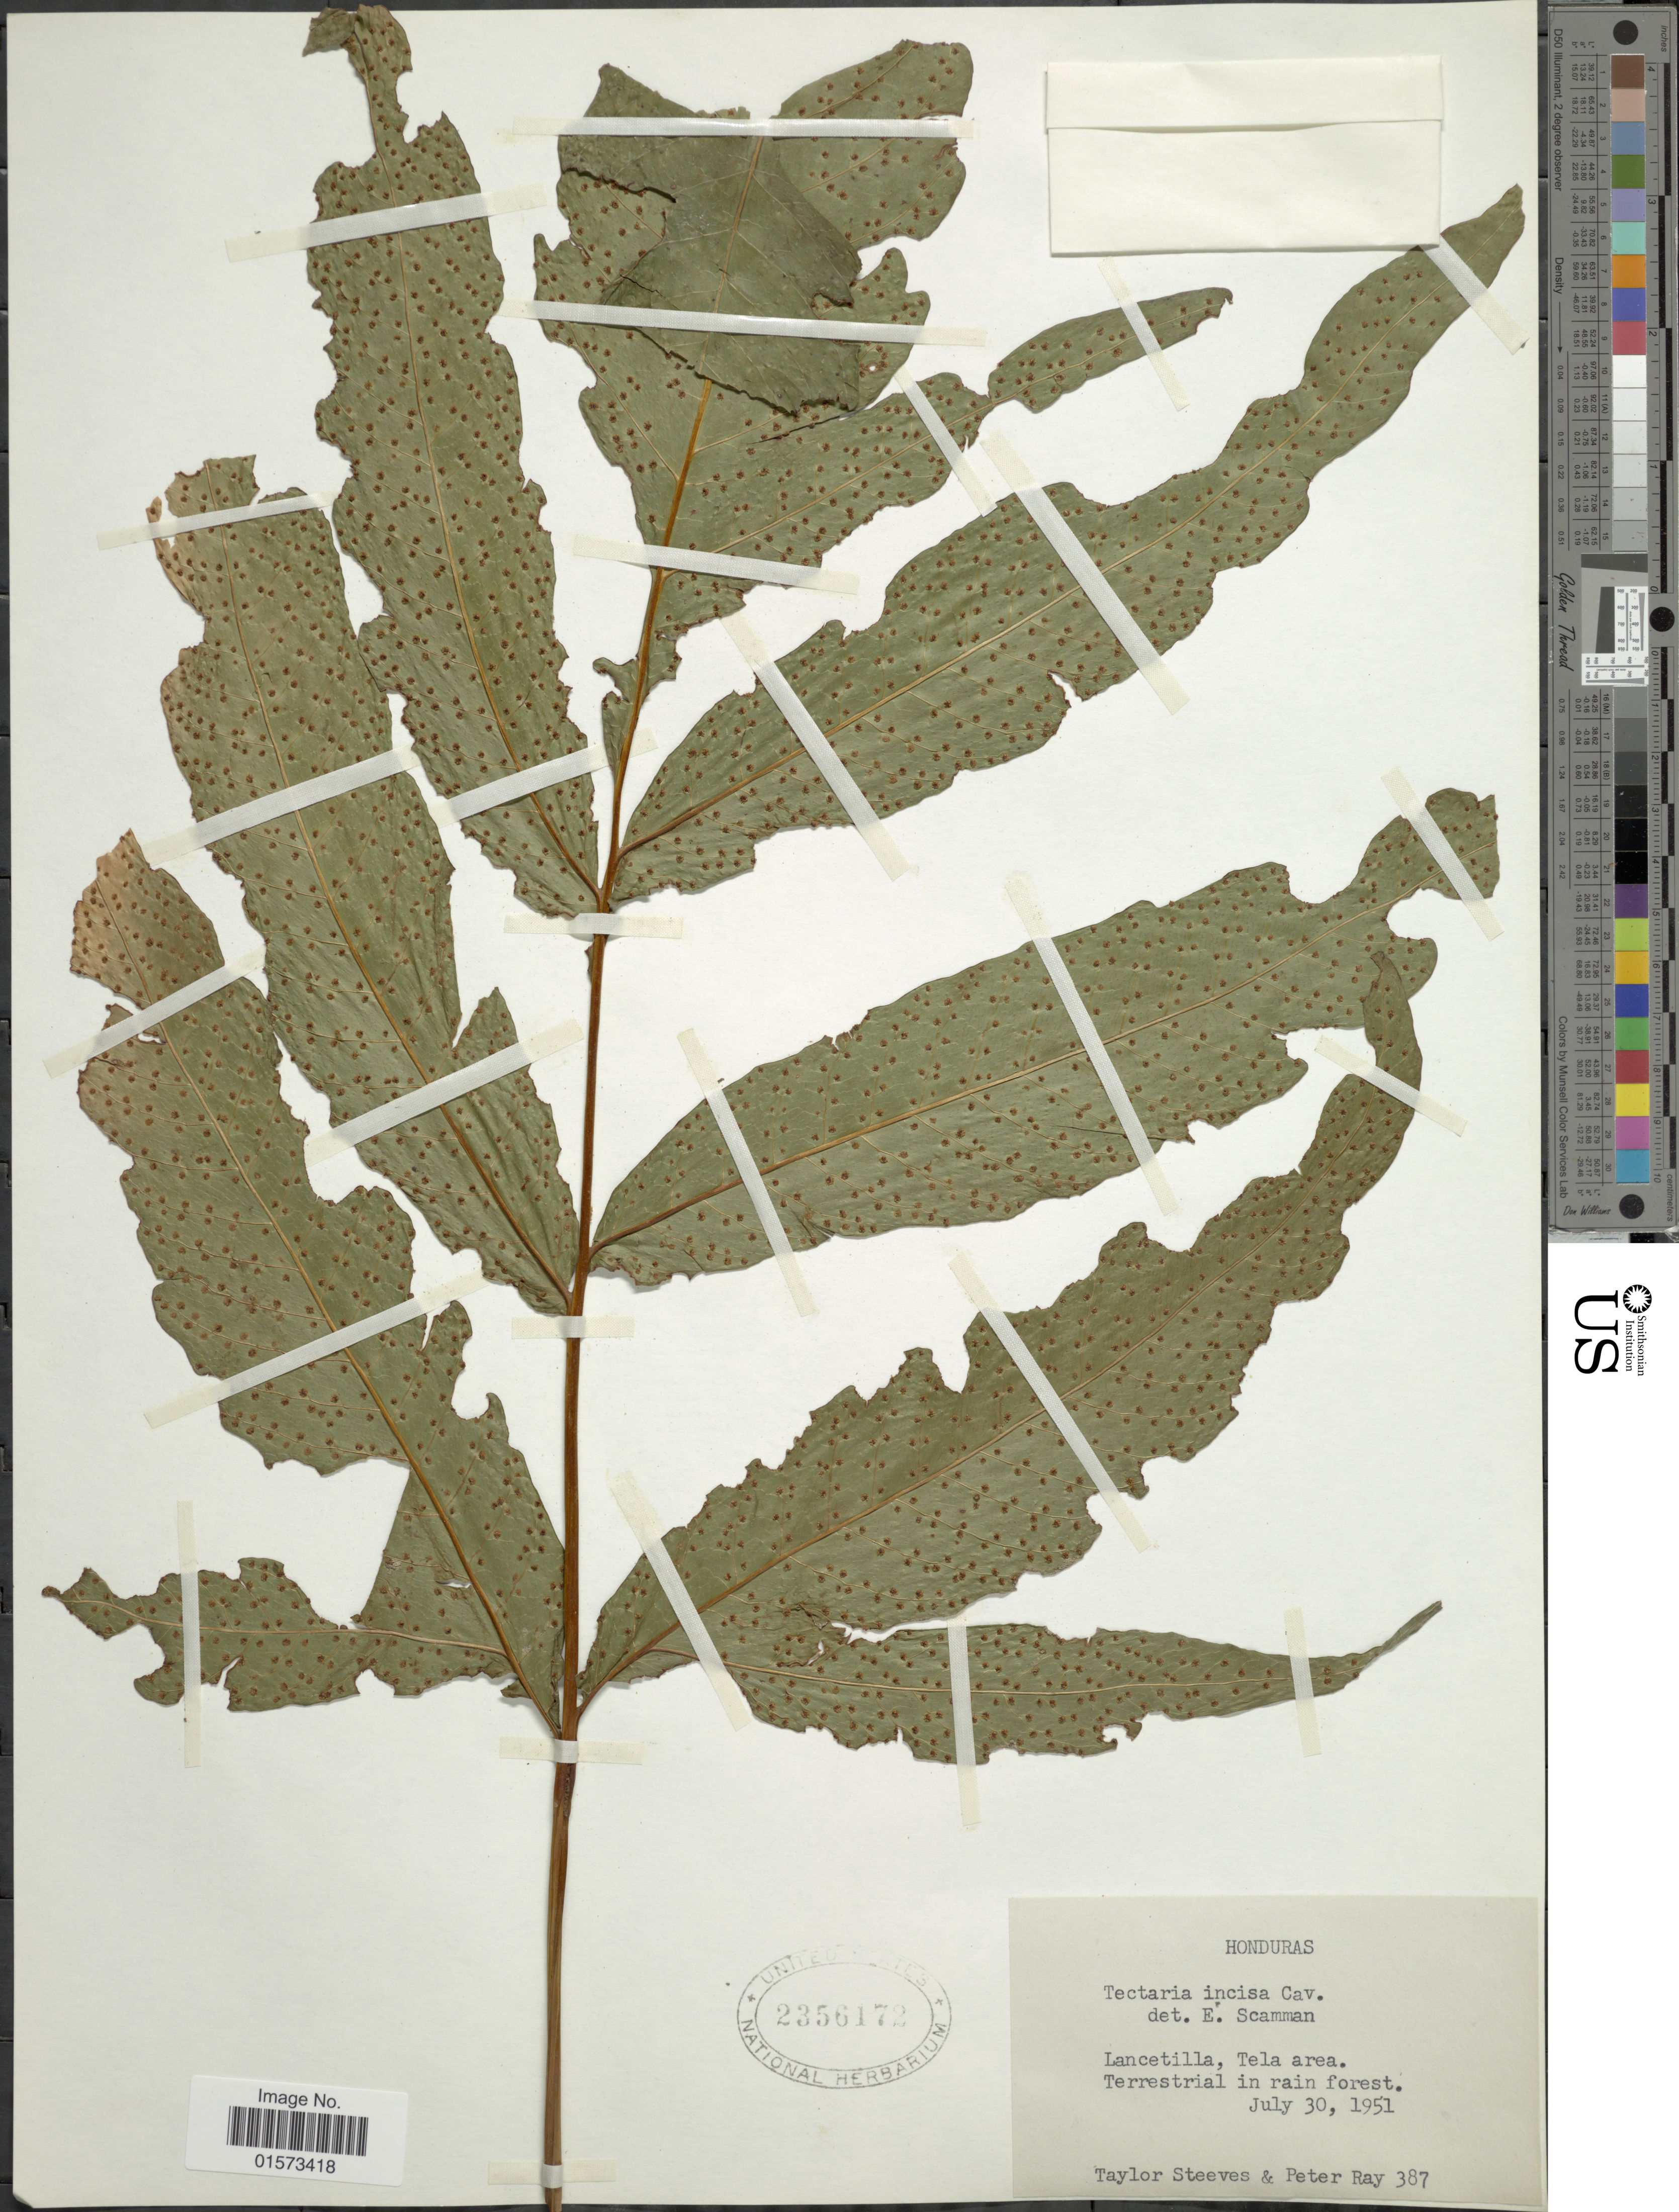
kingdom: Plantae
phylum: Tracheophyta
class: Polypodiopsida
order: Polypodiales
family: Tectariaceae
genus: Tectaria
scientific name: Tectaria incisa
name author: Cav.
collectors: T. Steeves & P. Ray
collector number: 387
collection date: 1951-07-30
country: Honduras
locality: Lancetilla, Tela area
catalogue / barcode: US 2356172